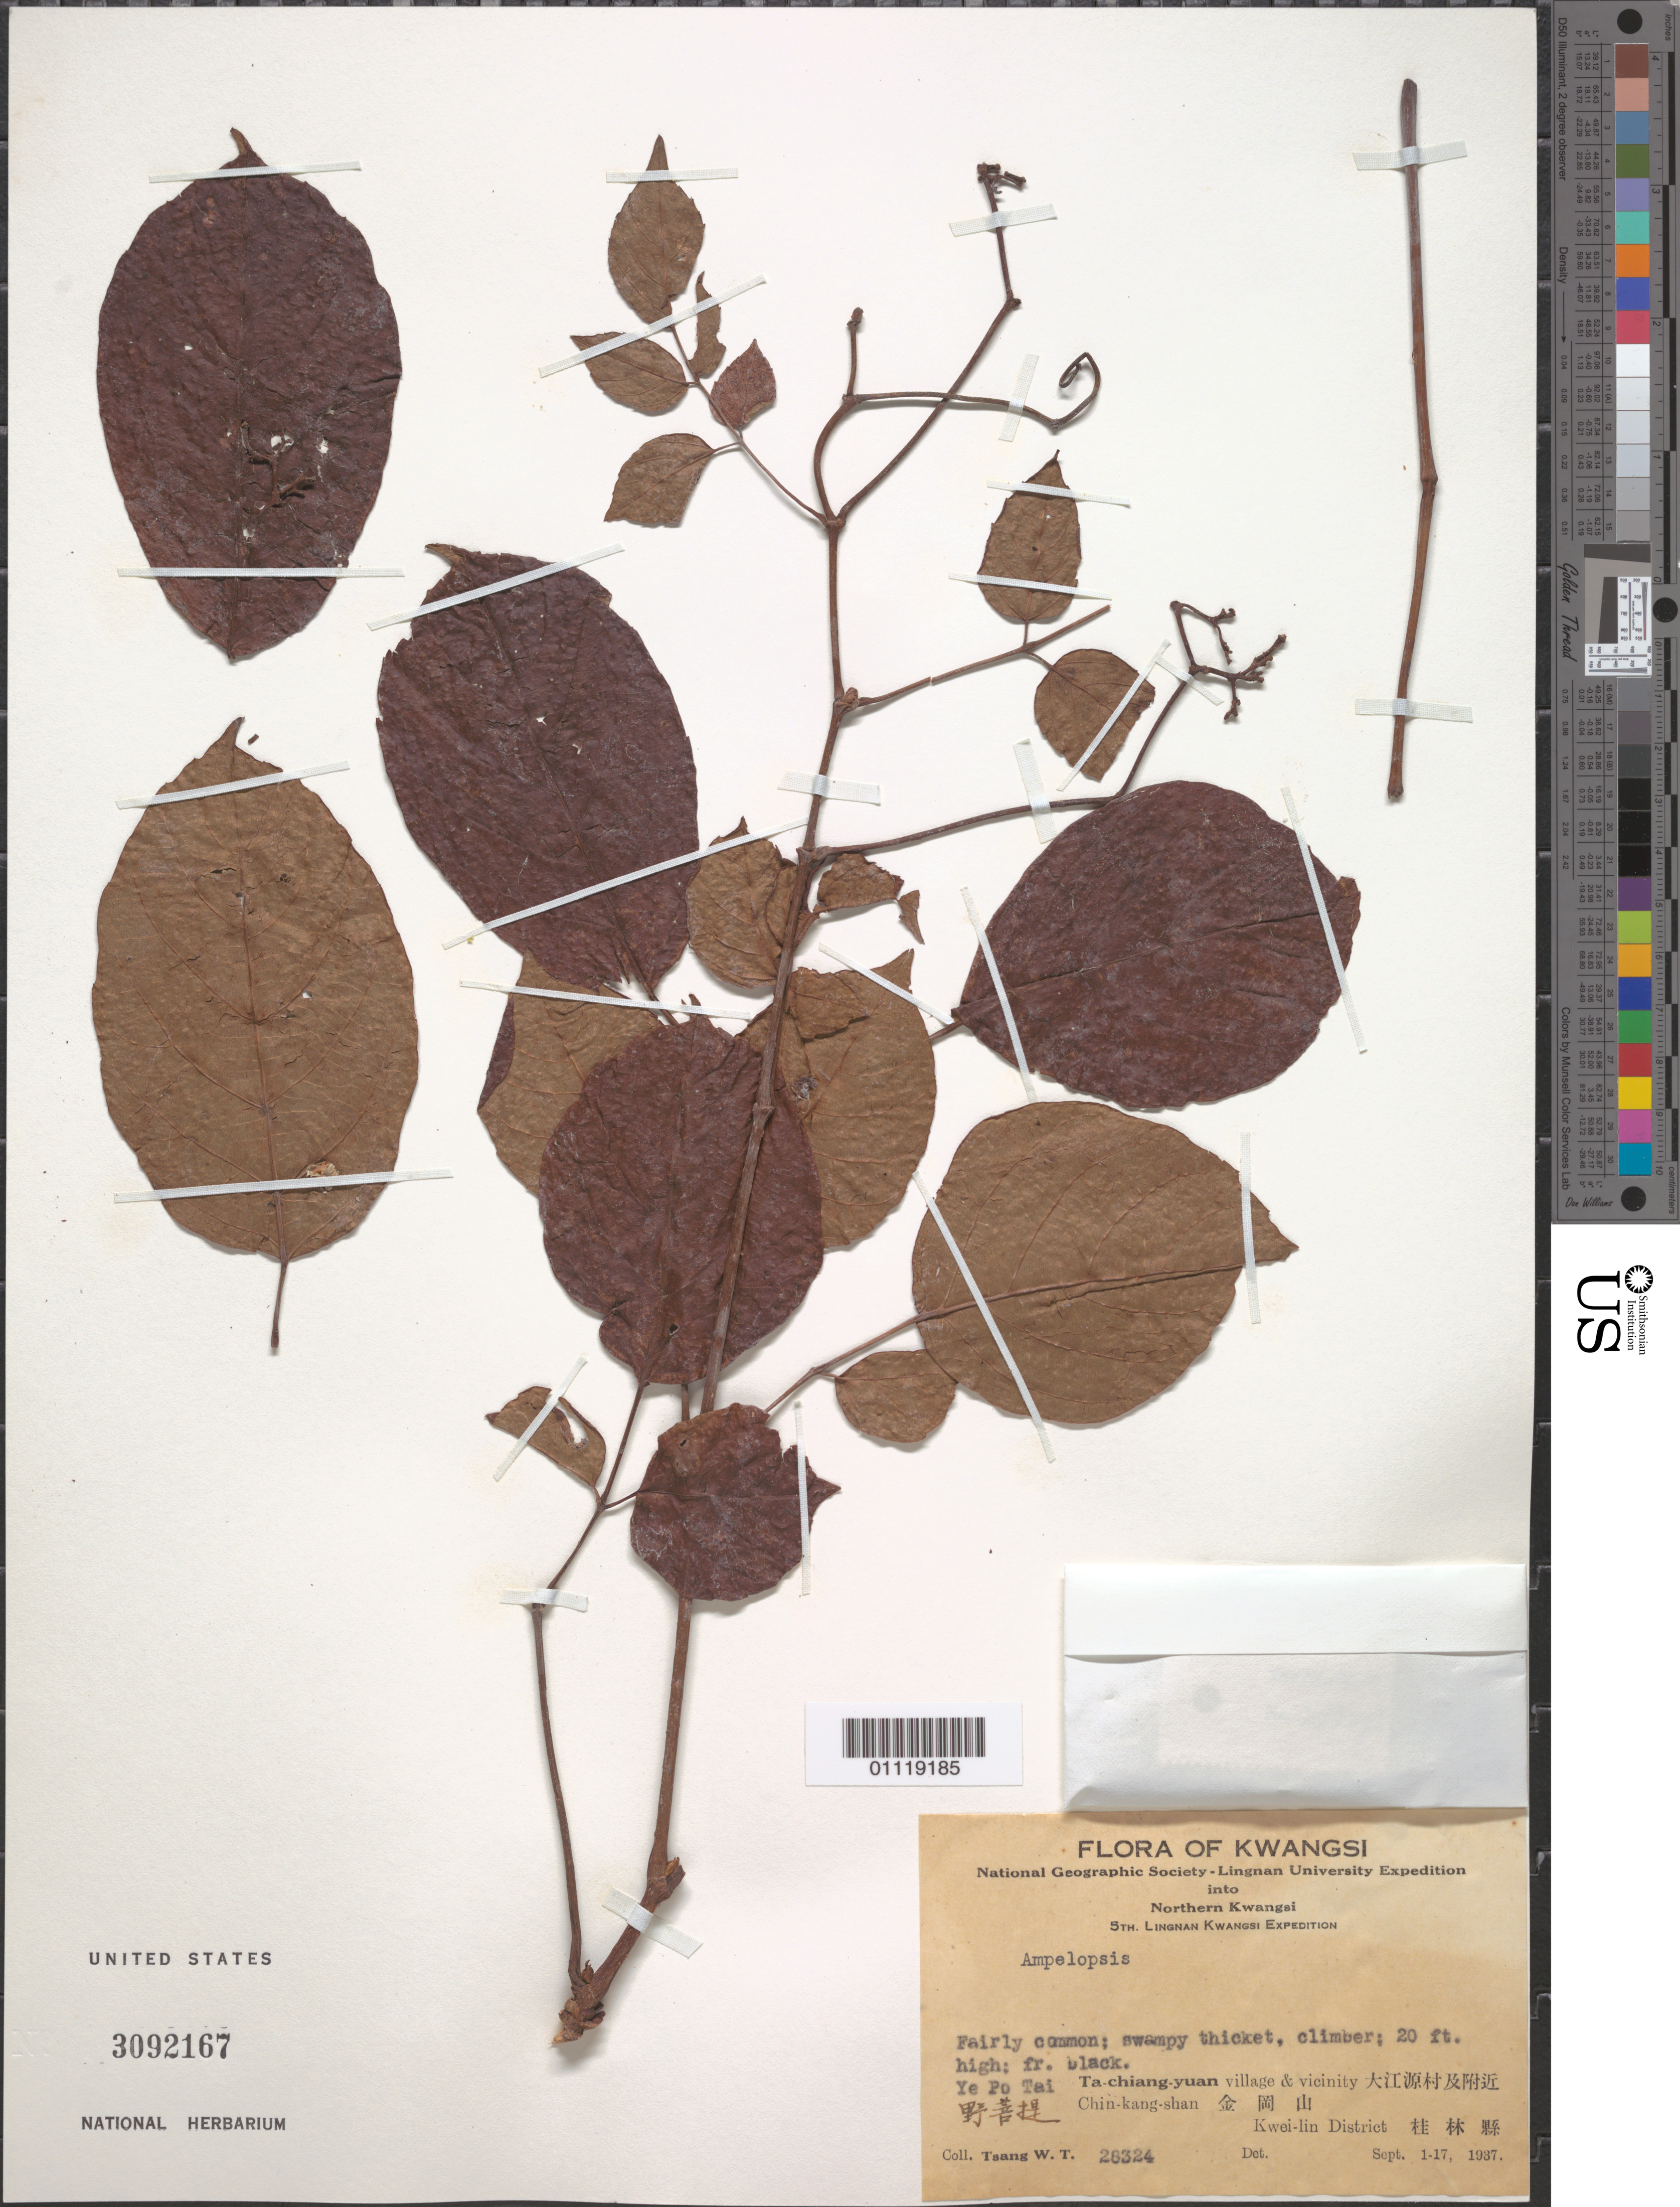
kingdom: Plantae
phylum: Tracheophyta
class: Magnoliopsida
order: Vitales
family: Vitaceae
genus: Ampelopsis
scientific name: Ampelopsis sp.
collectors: W. T. Tsang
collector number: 28324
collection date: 1937-09-01/1937-09-17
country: China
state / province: Guangxi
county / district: Kwei-Iin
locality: Ye Po Tau, Ta-chiang-yuan & vicinity Chin-kang-shan.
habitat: Swampy thicket, climber.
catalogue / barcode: US 3092167